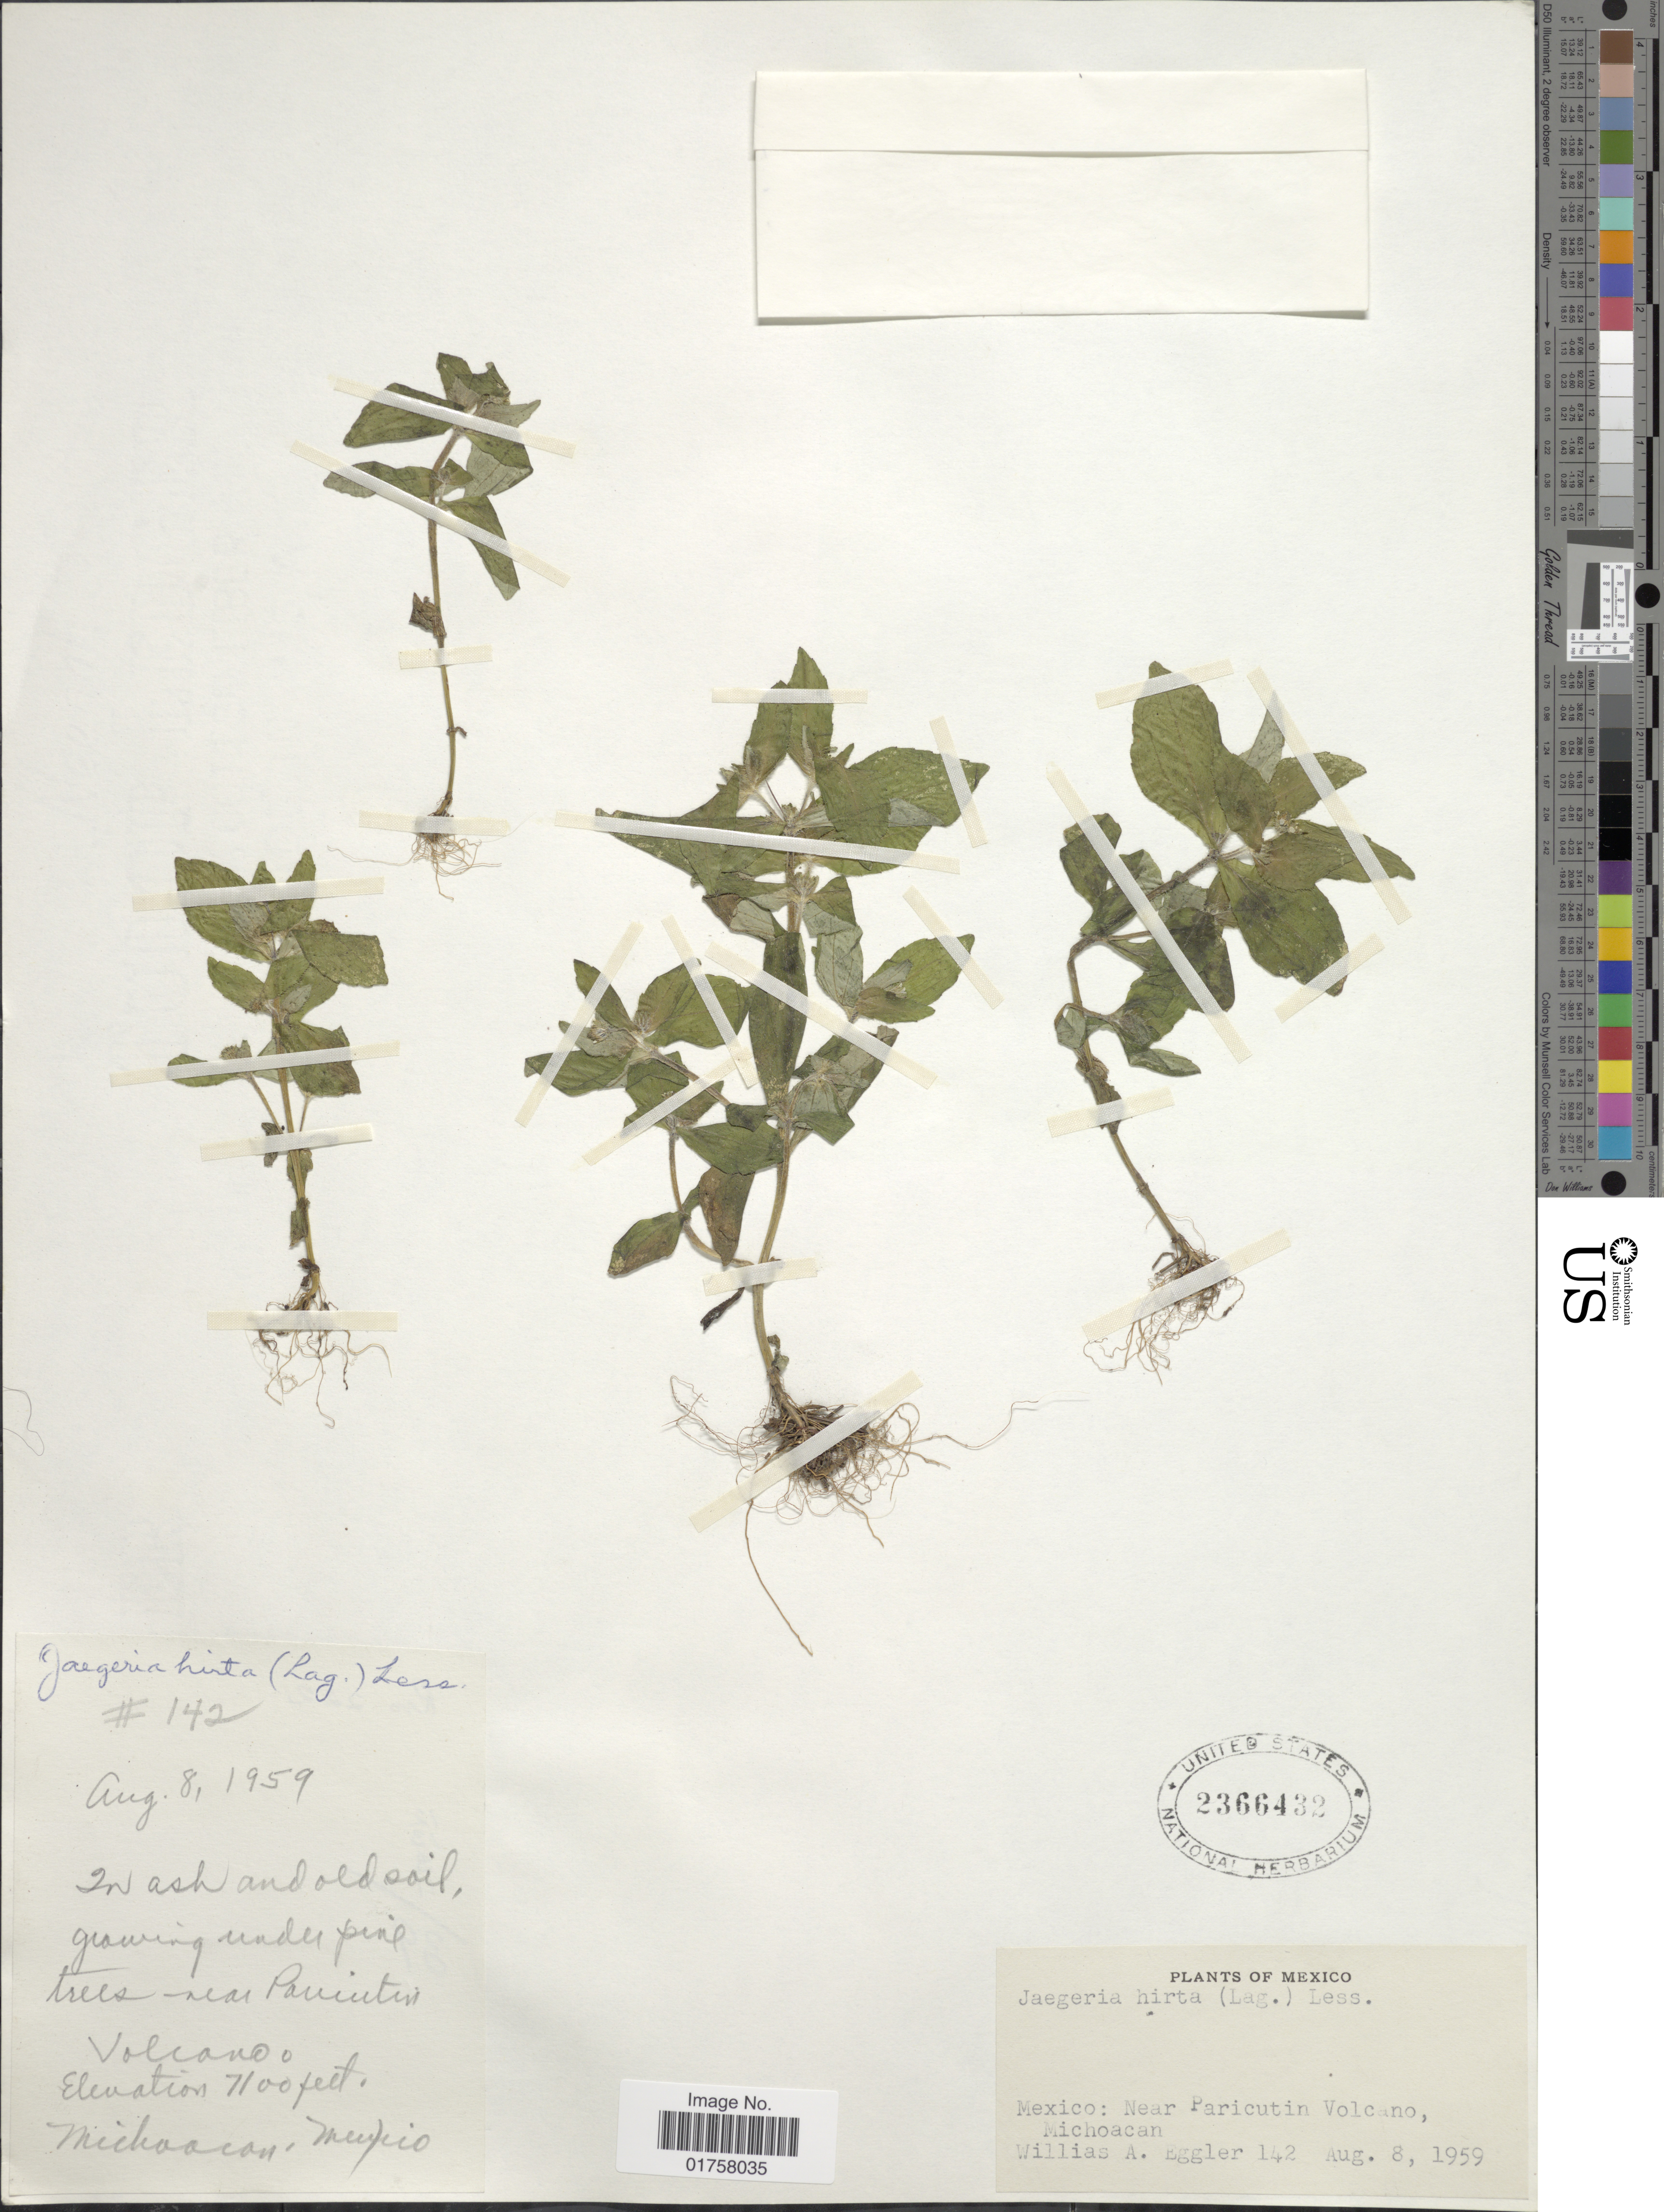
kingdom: Plantae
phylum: Tracheophyta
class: Magnoliopsida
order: Asterales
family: Asteraceae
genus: Jaegeria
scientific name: Jaegeria hirta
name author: (Lag.) Less.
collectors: W. A. Eggler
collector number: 142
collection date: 1959-08-08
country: Mexico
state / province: Michoacán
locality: Near Paricutin Volcano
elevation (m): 2164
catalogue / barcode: US 2366432